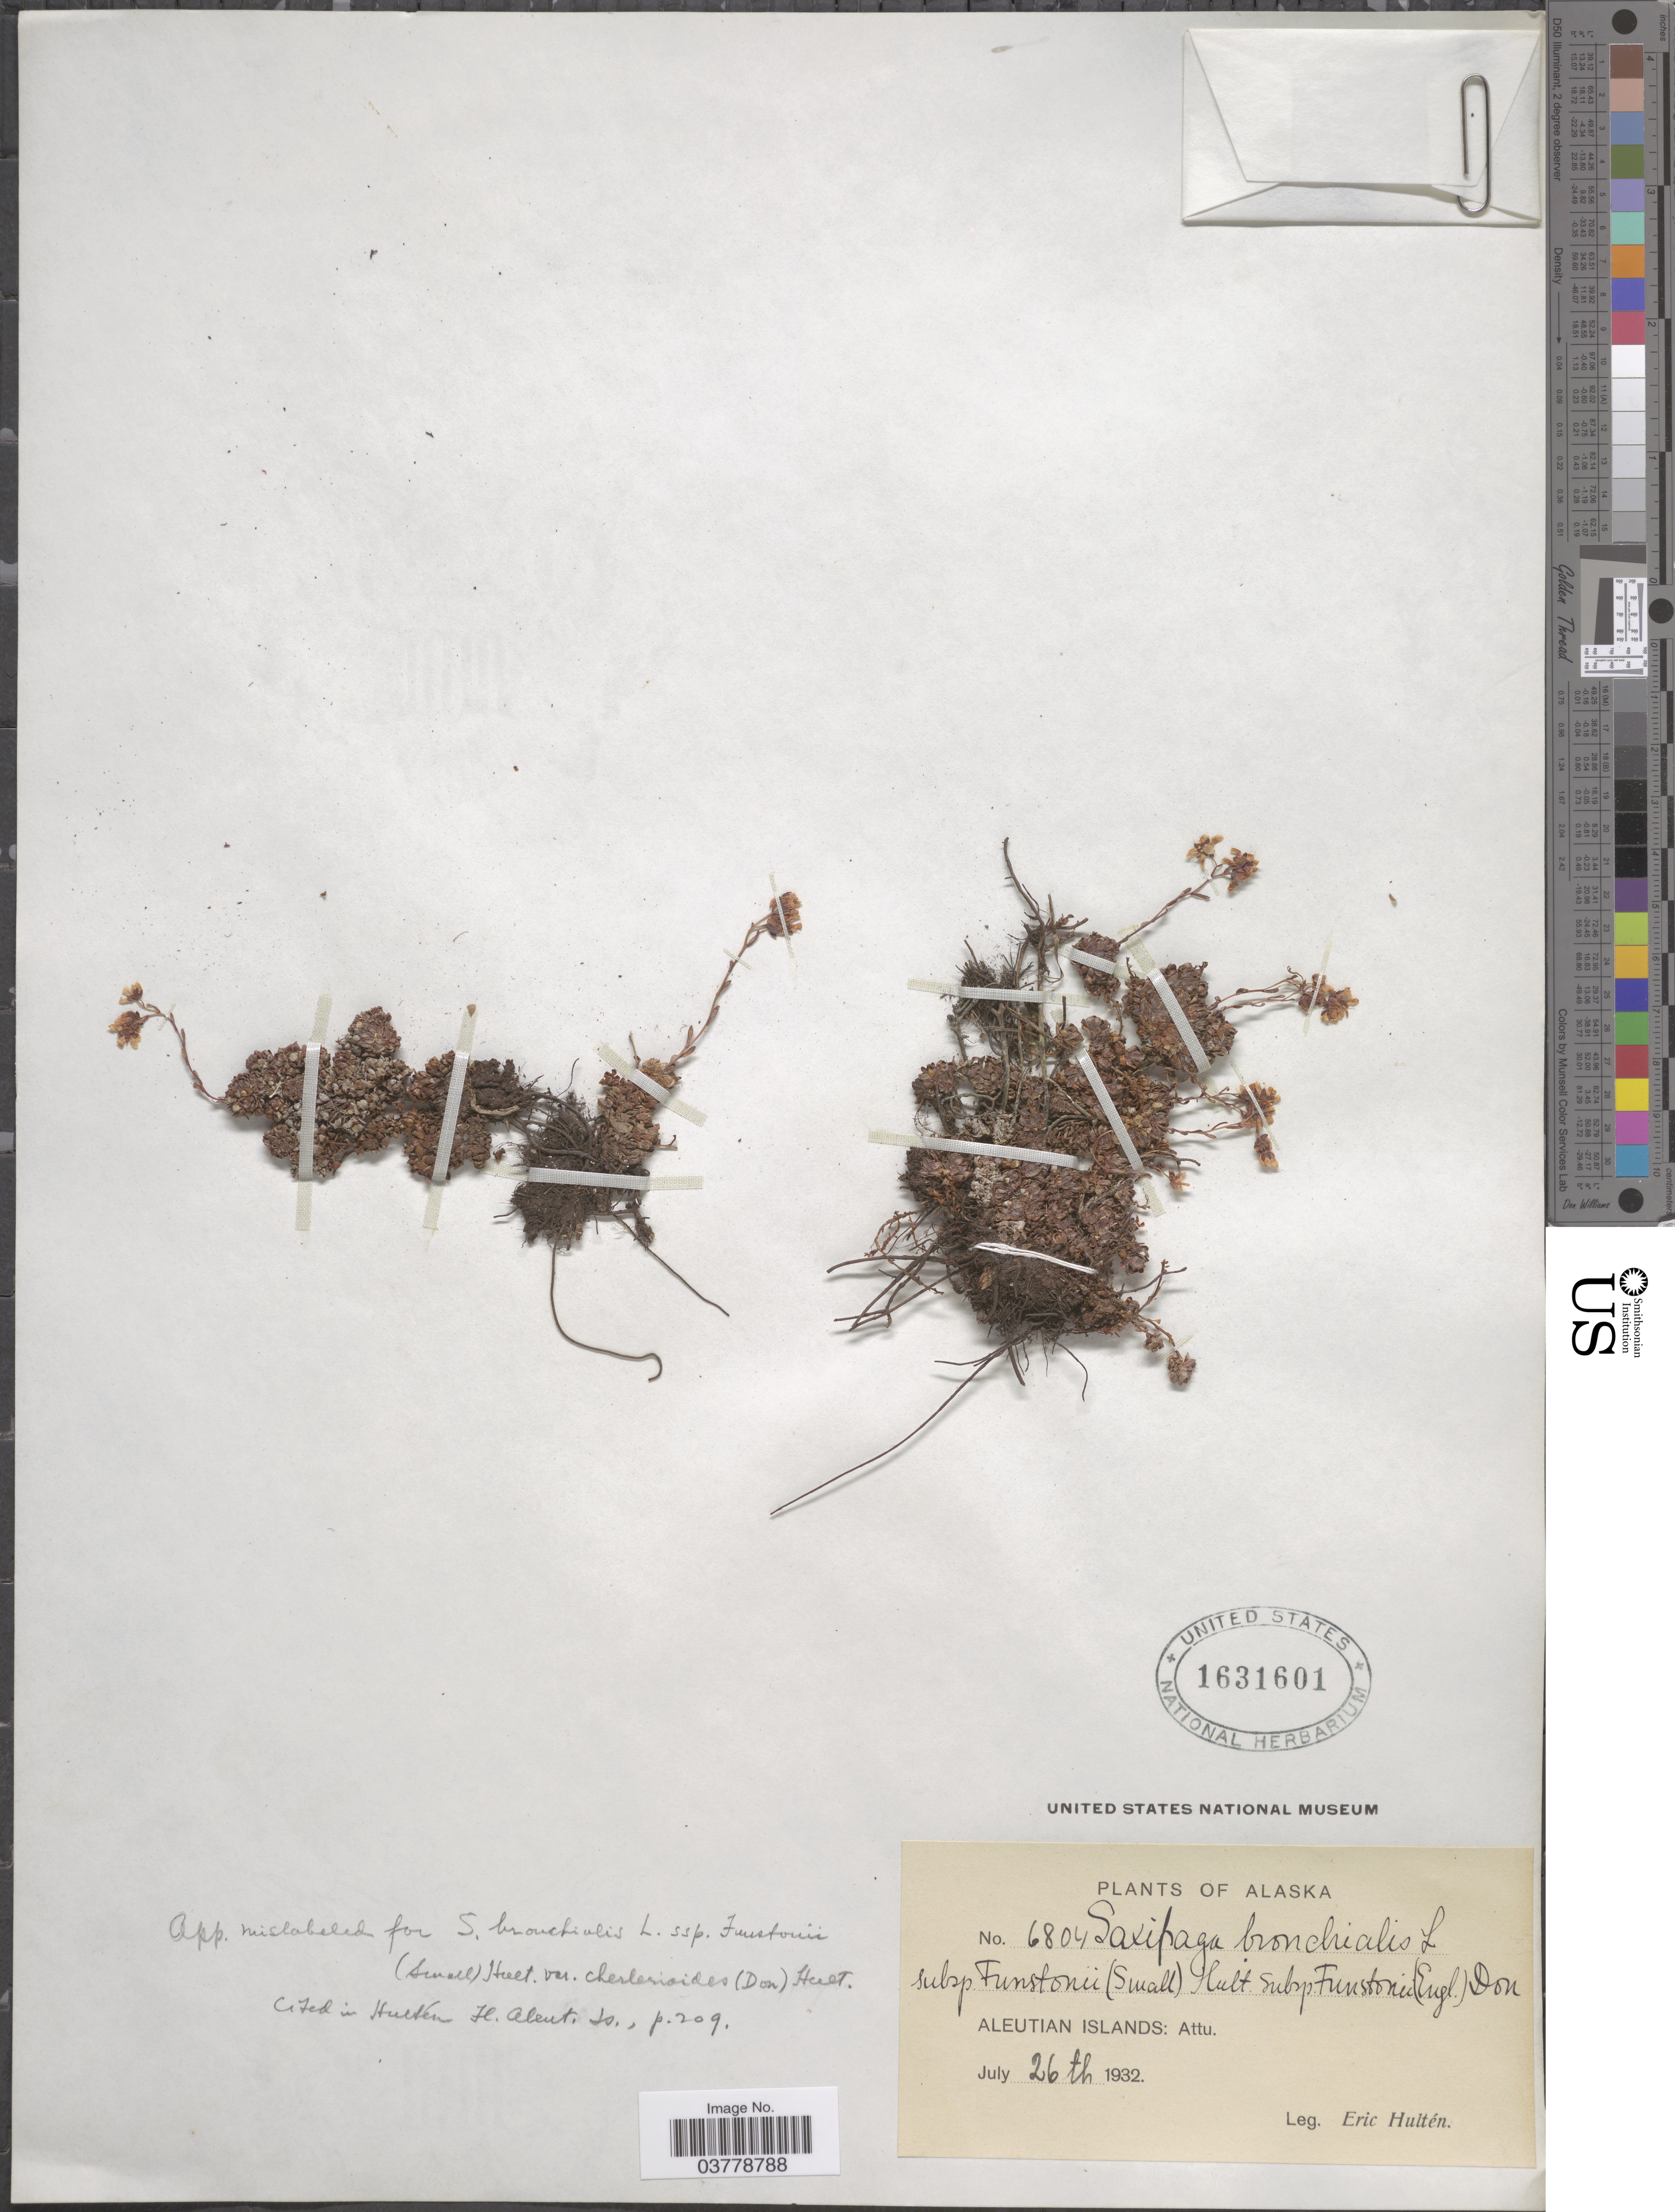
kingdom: Plantae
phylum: Tracheophyta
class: Magnoliopsida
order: Saxifragales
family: Saxifragaceae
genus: Saxifraga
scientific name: Saxifraga cherlerioides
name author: D. Don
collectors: E. G. Hultén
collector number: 6804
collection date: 1932-07-26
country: United States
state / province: Alaska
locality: Aleutian Islands: Attu.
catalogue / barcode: US 1631601